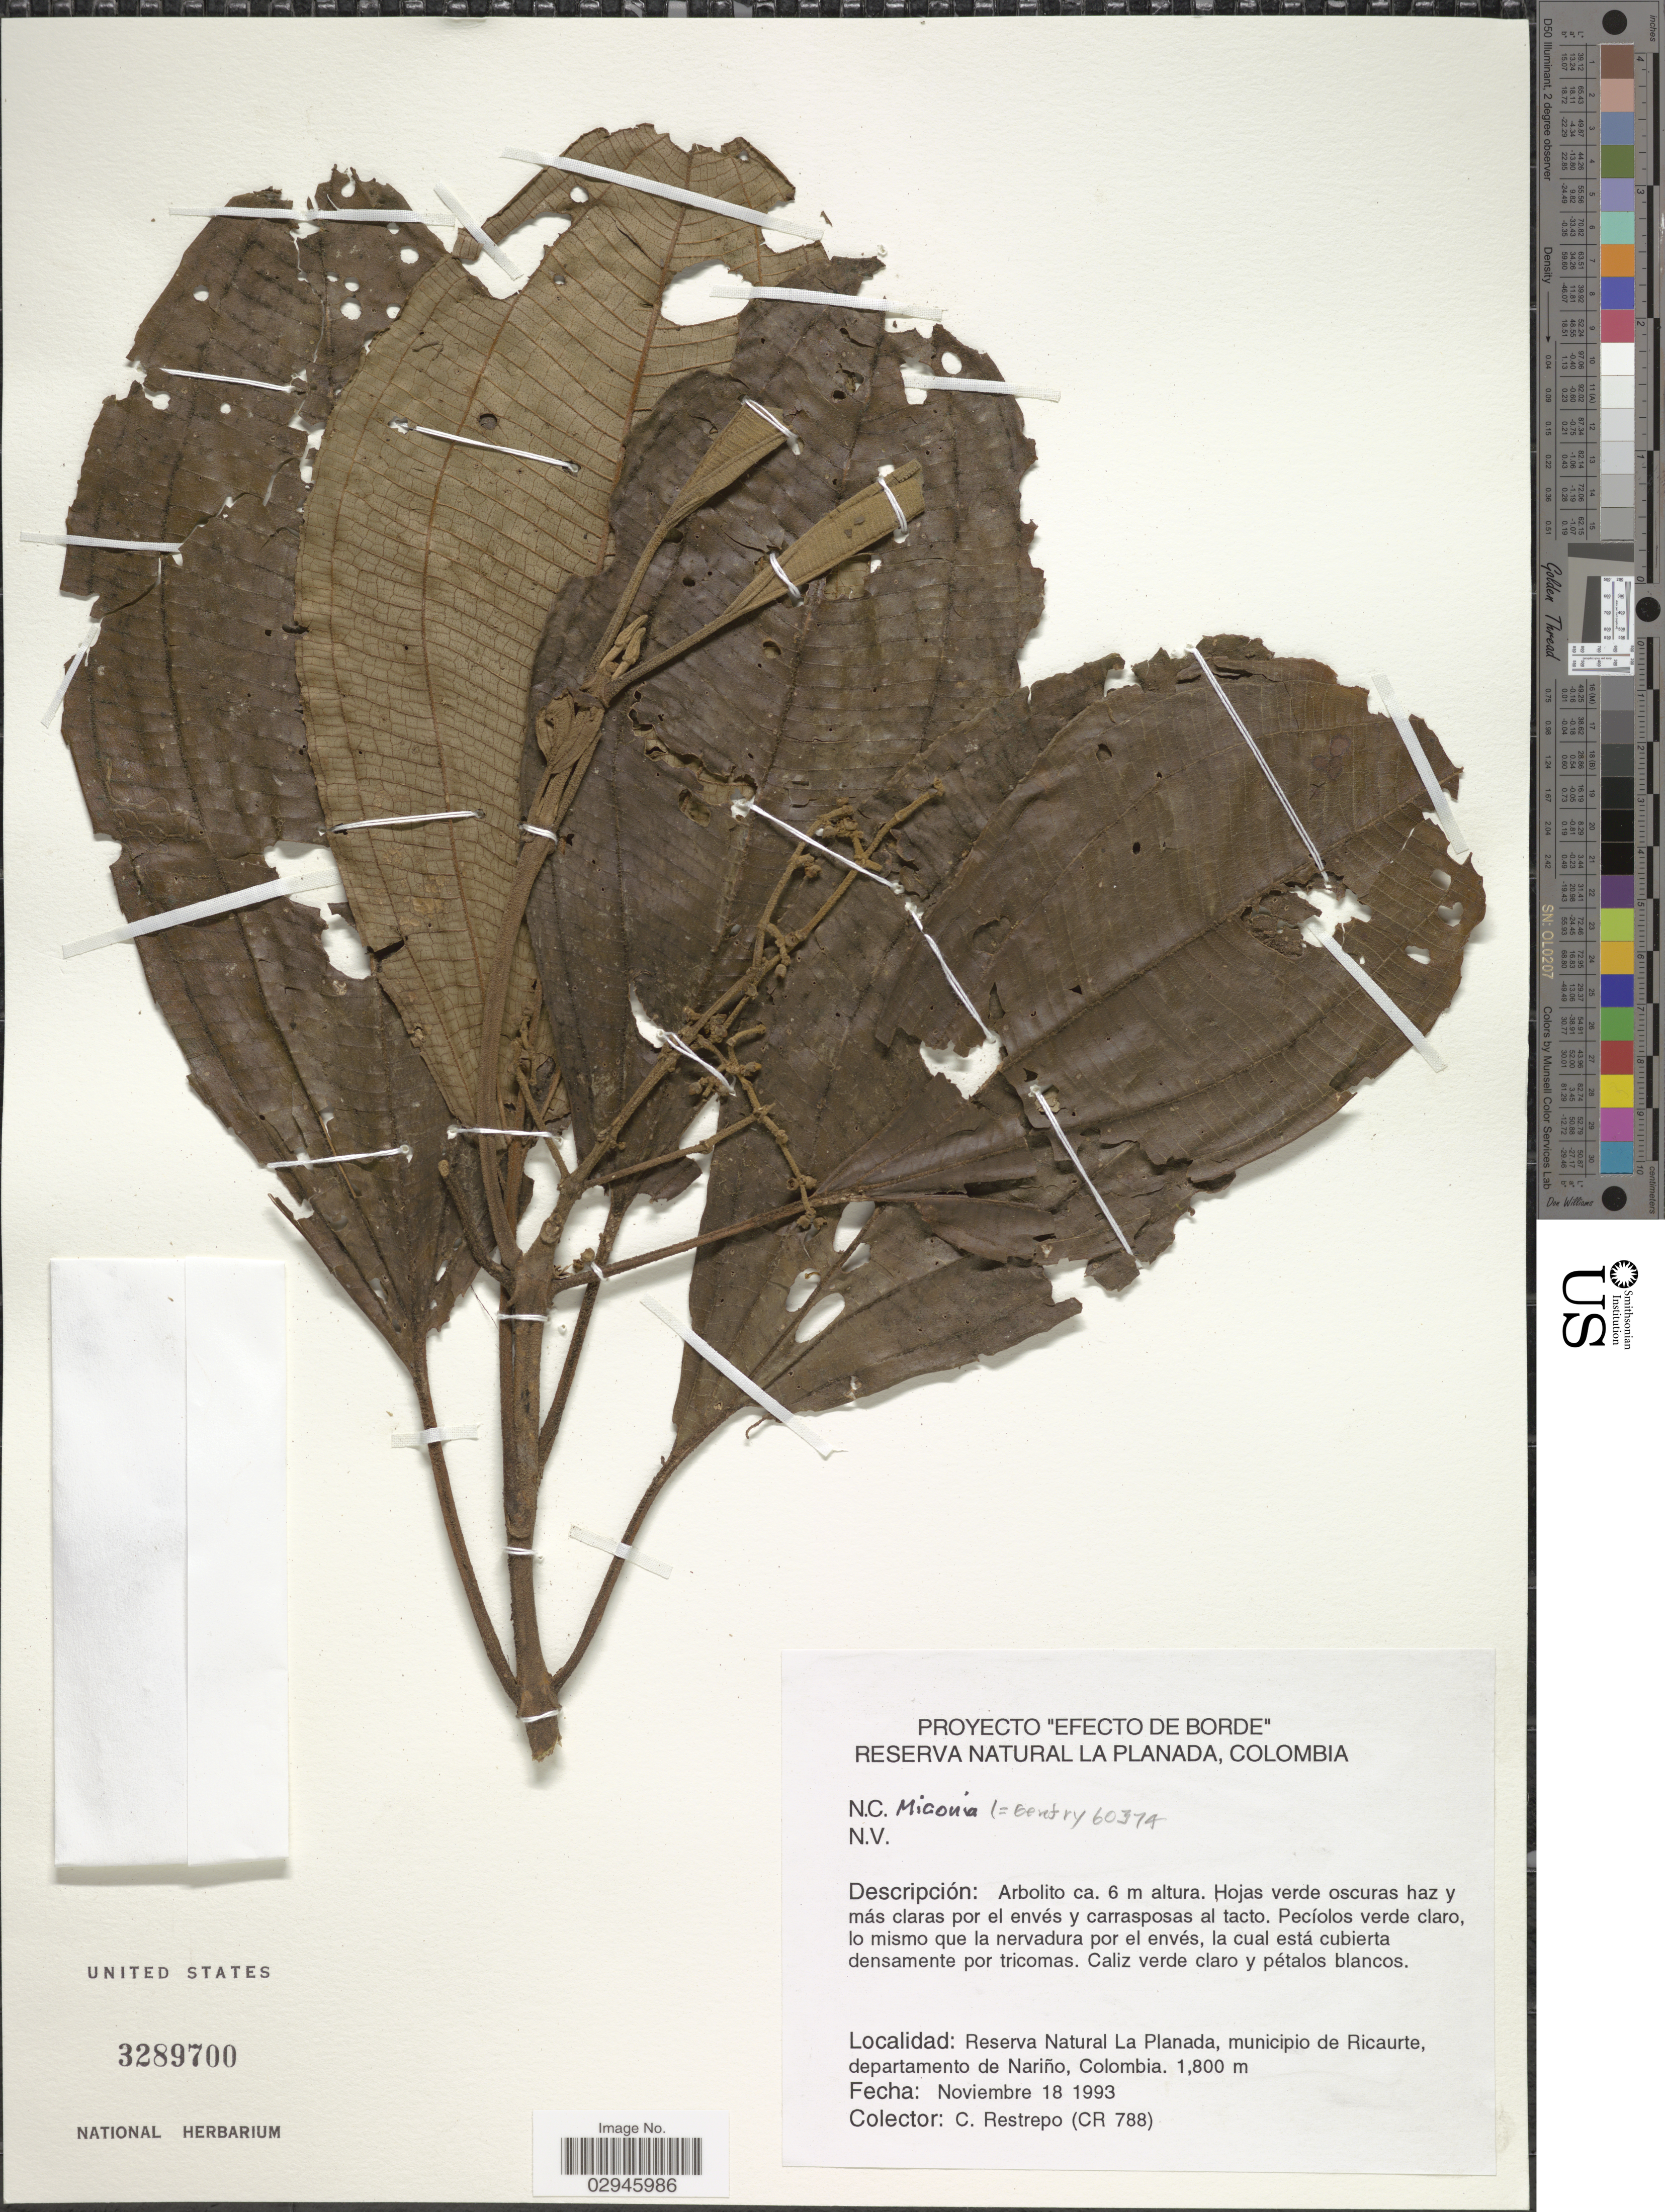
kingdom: Plantae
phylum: Tracheophyta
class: Magnoliopsida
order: Myrtales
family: Melastomataceae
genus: Miconia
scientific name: Miconia sp.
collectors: C. Restrepo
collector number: CR 788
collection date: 1993-11-18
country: Colombia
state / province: Nariño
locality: Reserva Natural La Planada, municipio de Ricaurte, departamento de Nariño.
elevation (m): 1800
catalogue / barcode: US 3289700